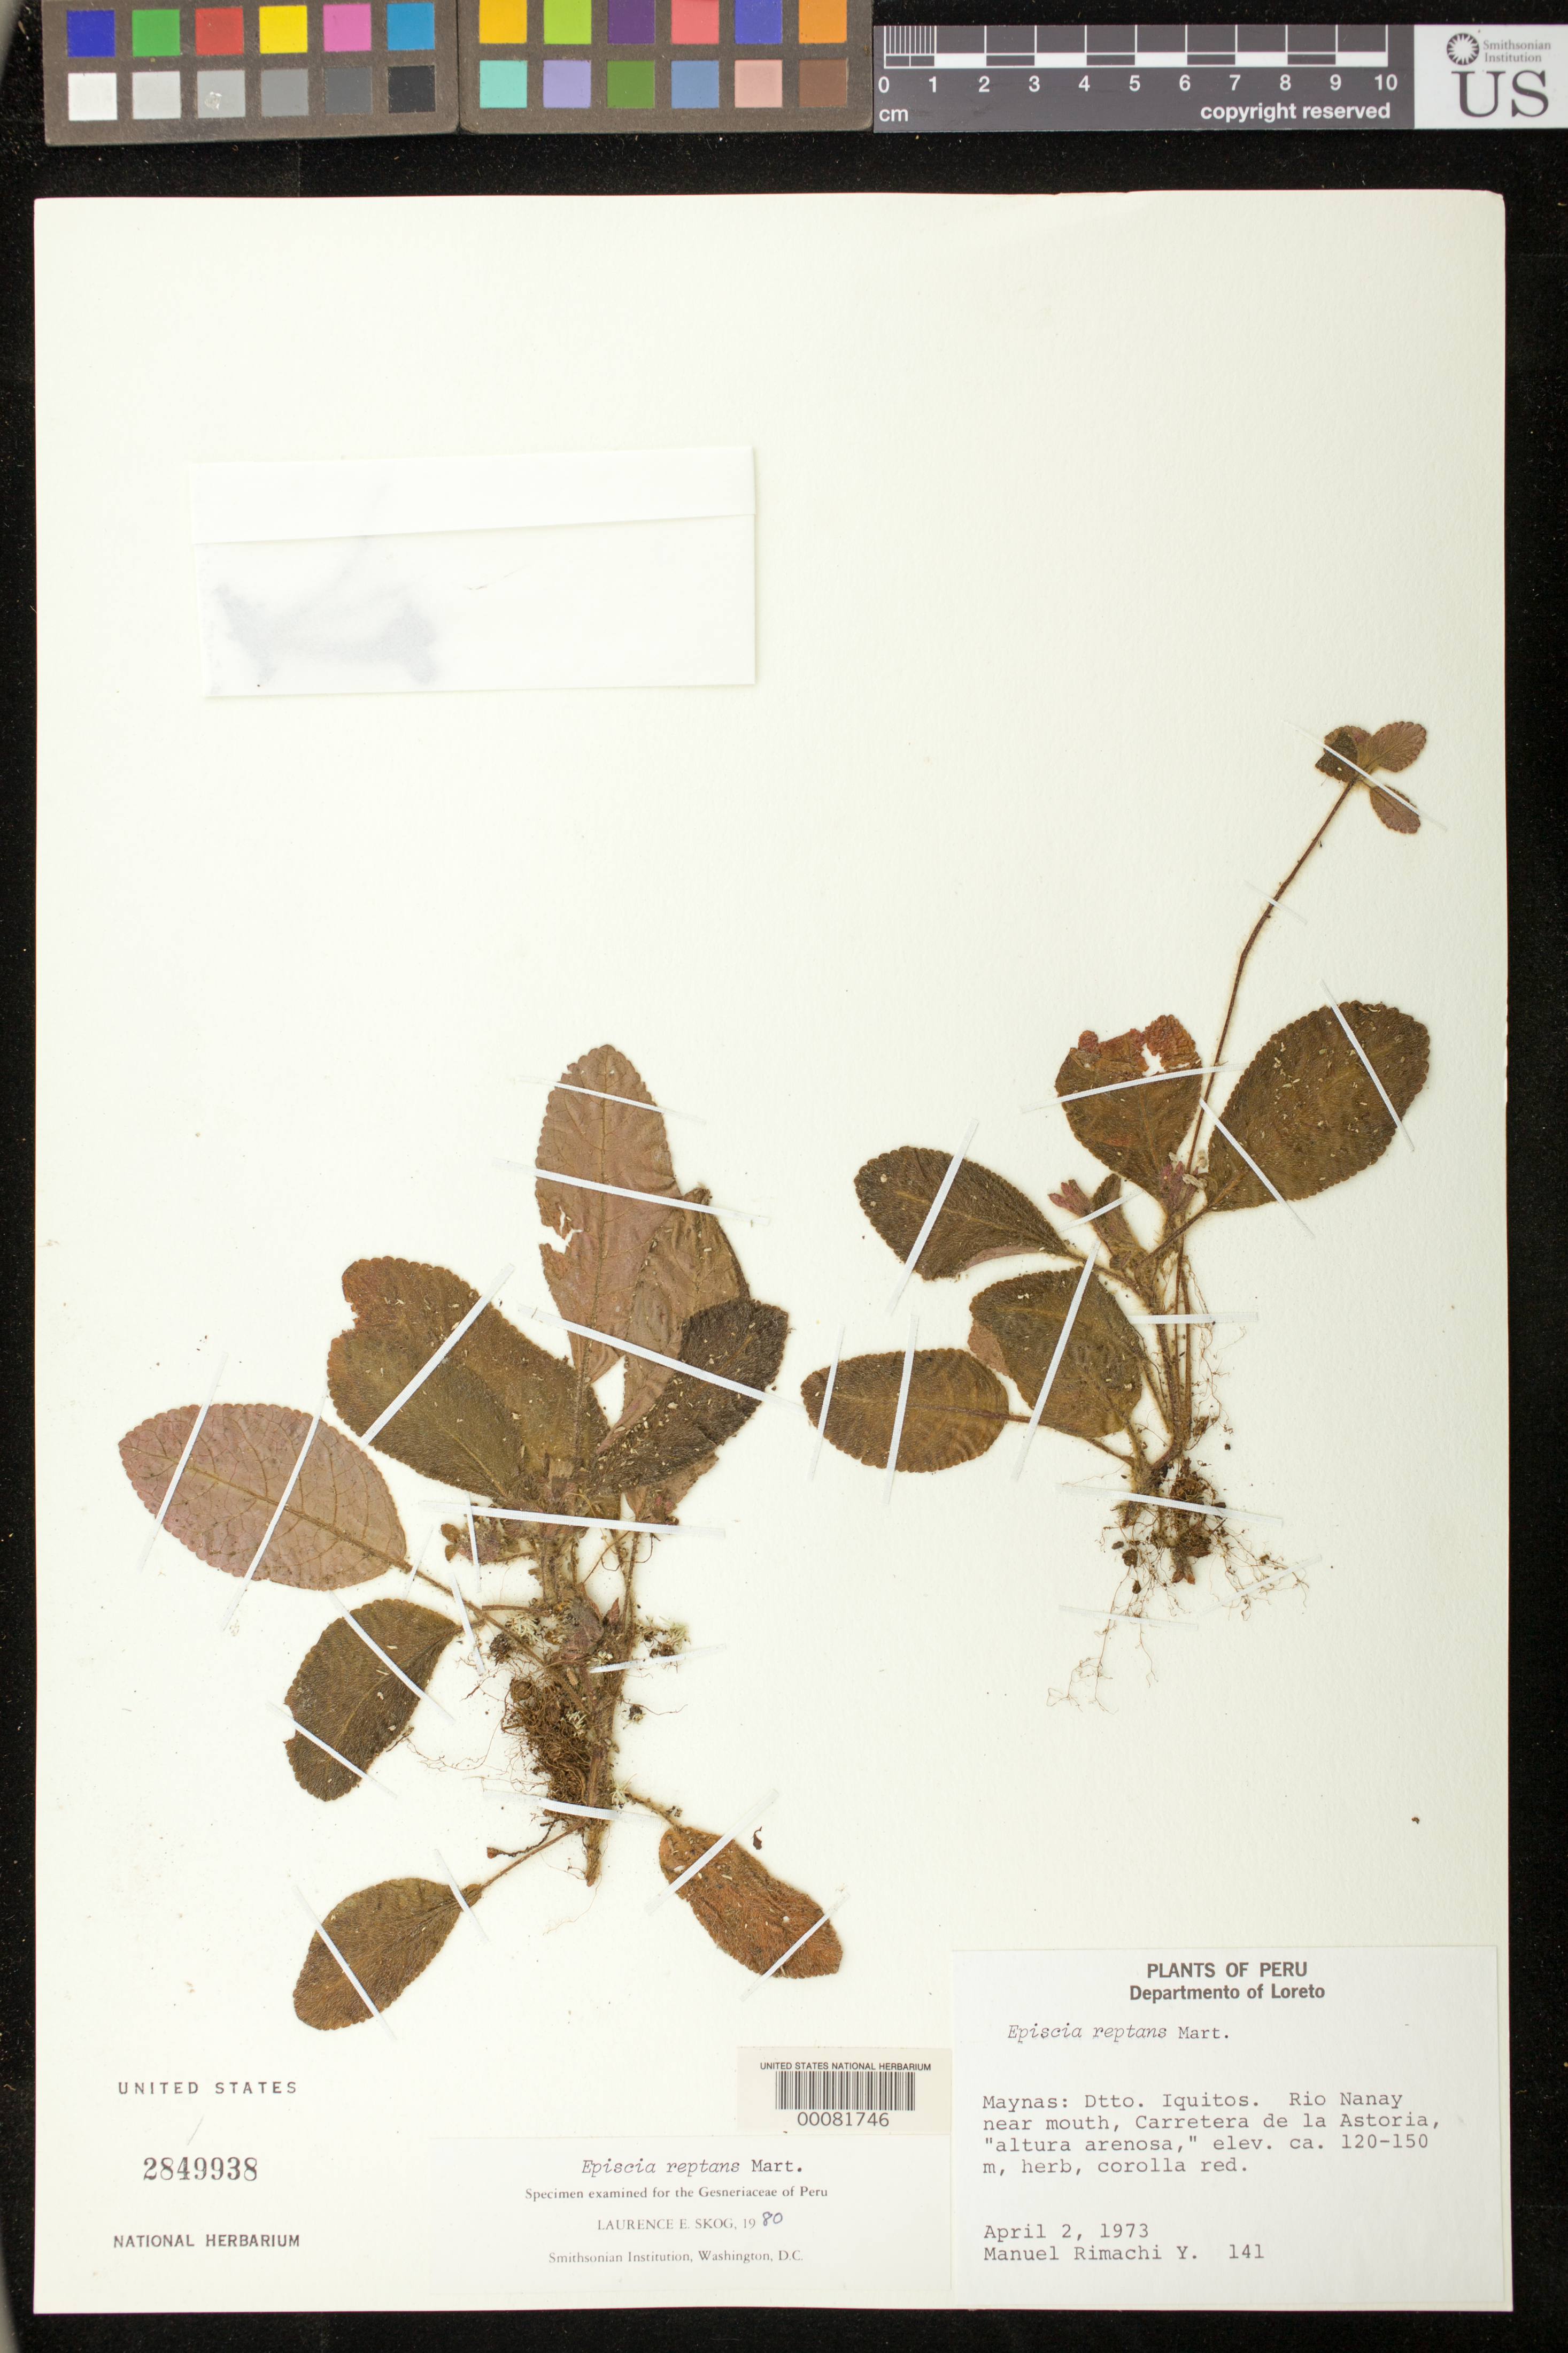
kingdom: Plantae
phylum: Tracheophyta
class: Magnoliopsida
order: Lamiales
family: Gesneriaceae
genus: Episcia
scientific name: Episcia reptans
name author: Mart.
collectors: M. Rimachi Y.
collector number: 141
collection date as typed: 02 Apr 1973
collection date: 1973-04-02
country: Peru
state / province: Loreto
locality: Prov. Maynas; Dtto Iquitos, Rio Nanay near mouth, carretera de La Astoria, "Altura Arenosa"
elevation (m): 120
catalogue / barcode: US 2849938